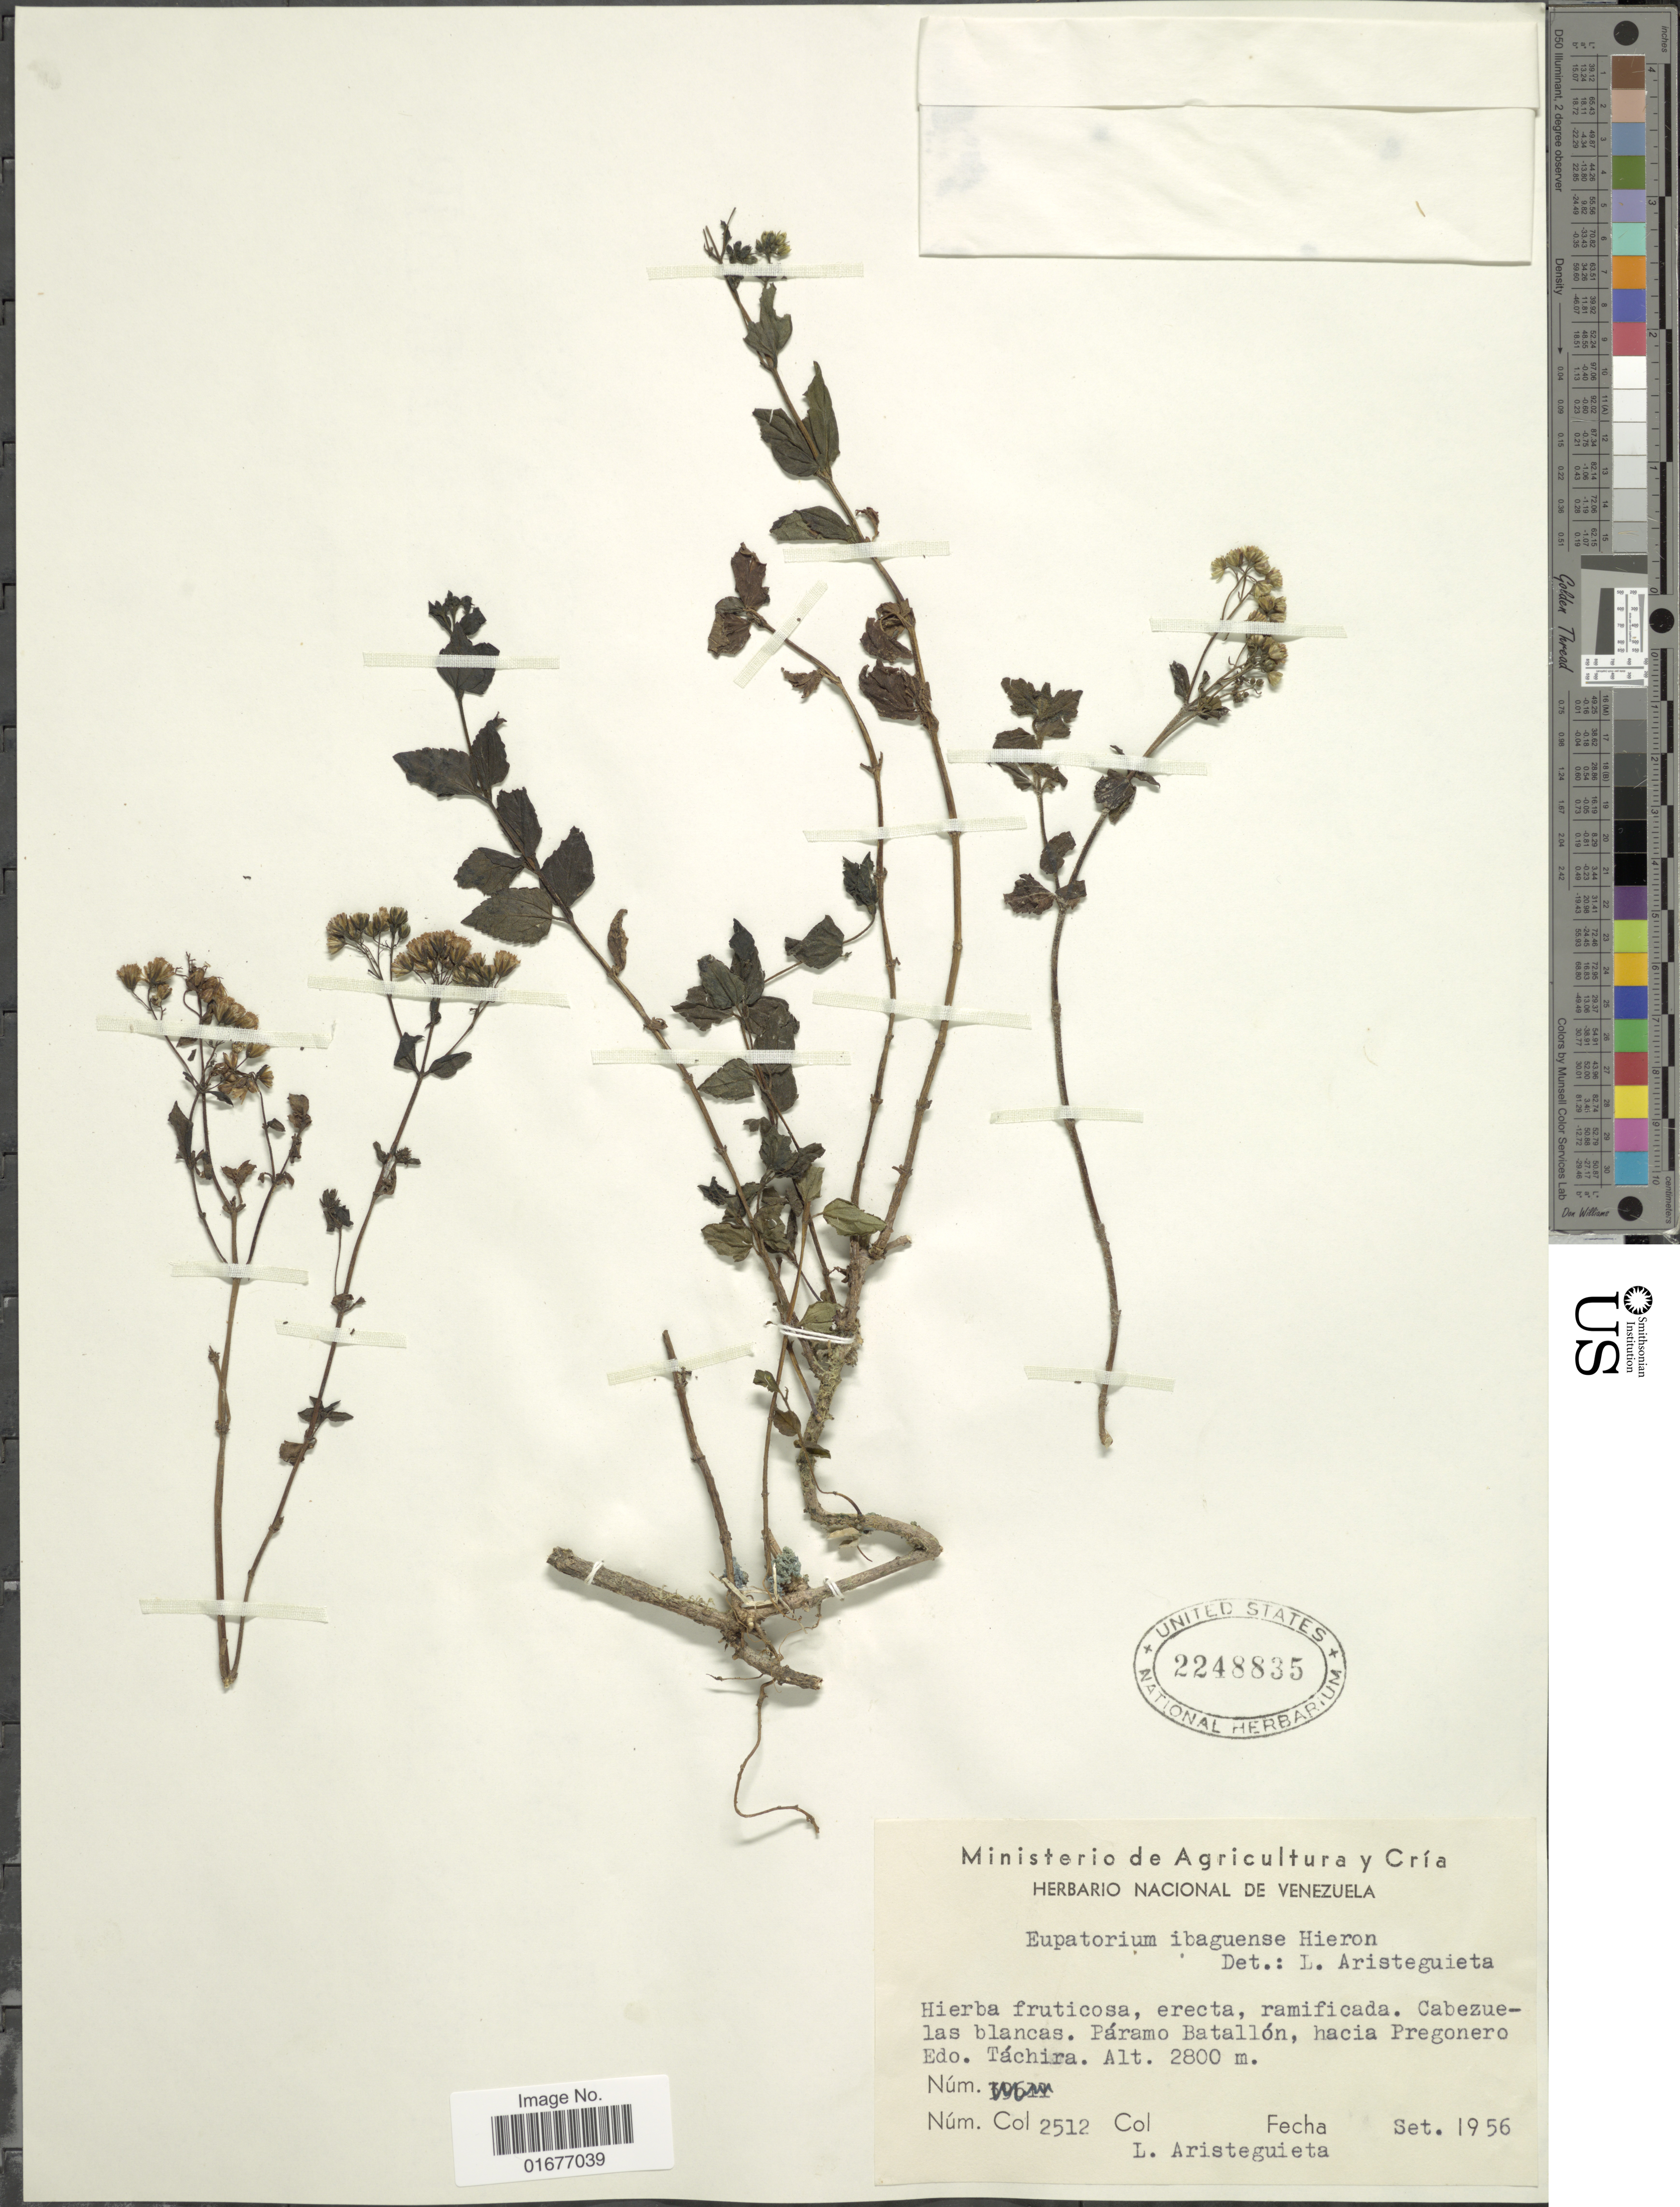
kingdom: Plantae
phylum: Tracheophyta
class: Magnoliopsida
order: Asterales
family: Asteraceae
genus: Ageratina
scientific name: Ageratina ibaguensis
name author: (Sch. Bip. ex Hieron.) R.M. King & H. Rob.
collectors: L. Aristeguieta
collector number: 2512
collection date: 1956-09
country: Venezuela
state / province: Tachira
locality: Paramo Batallon, hacia Pregonero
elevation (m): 2800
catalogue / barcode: US 2248835